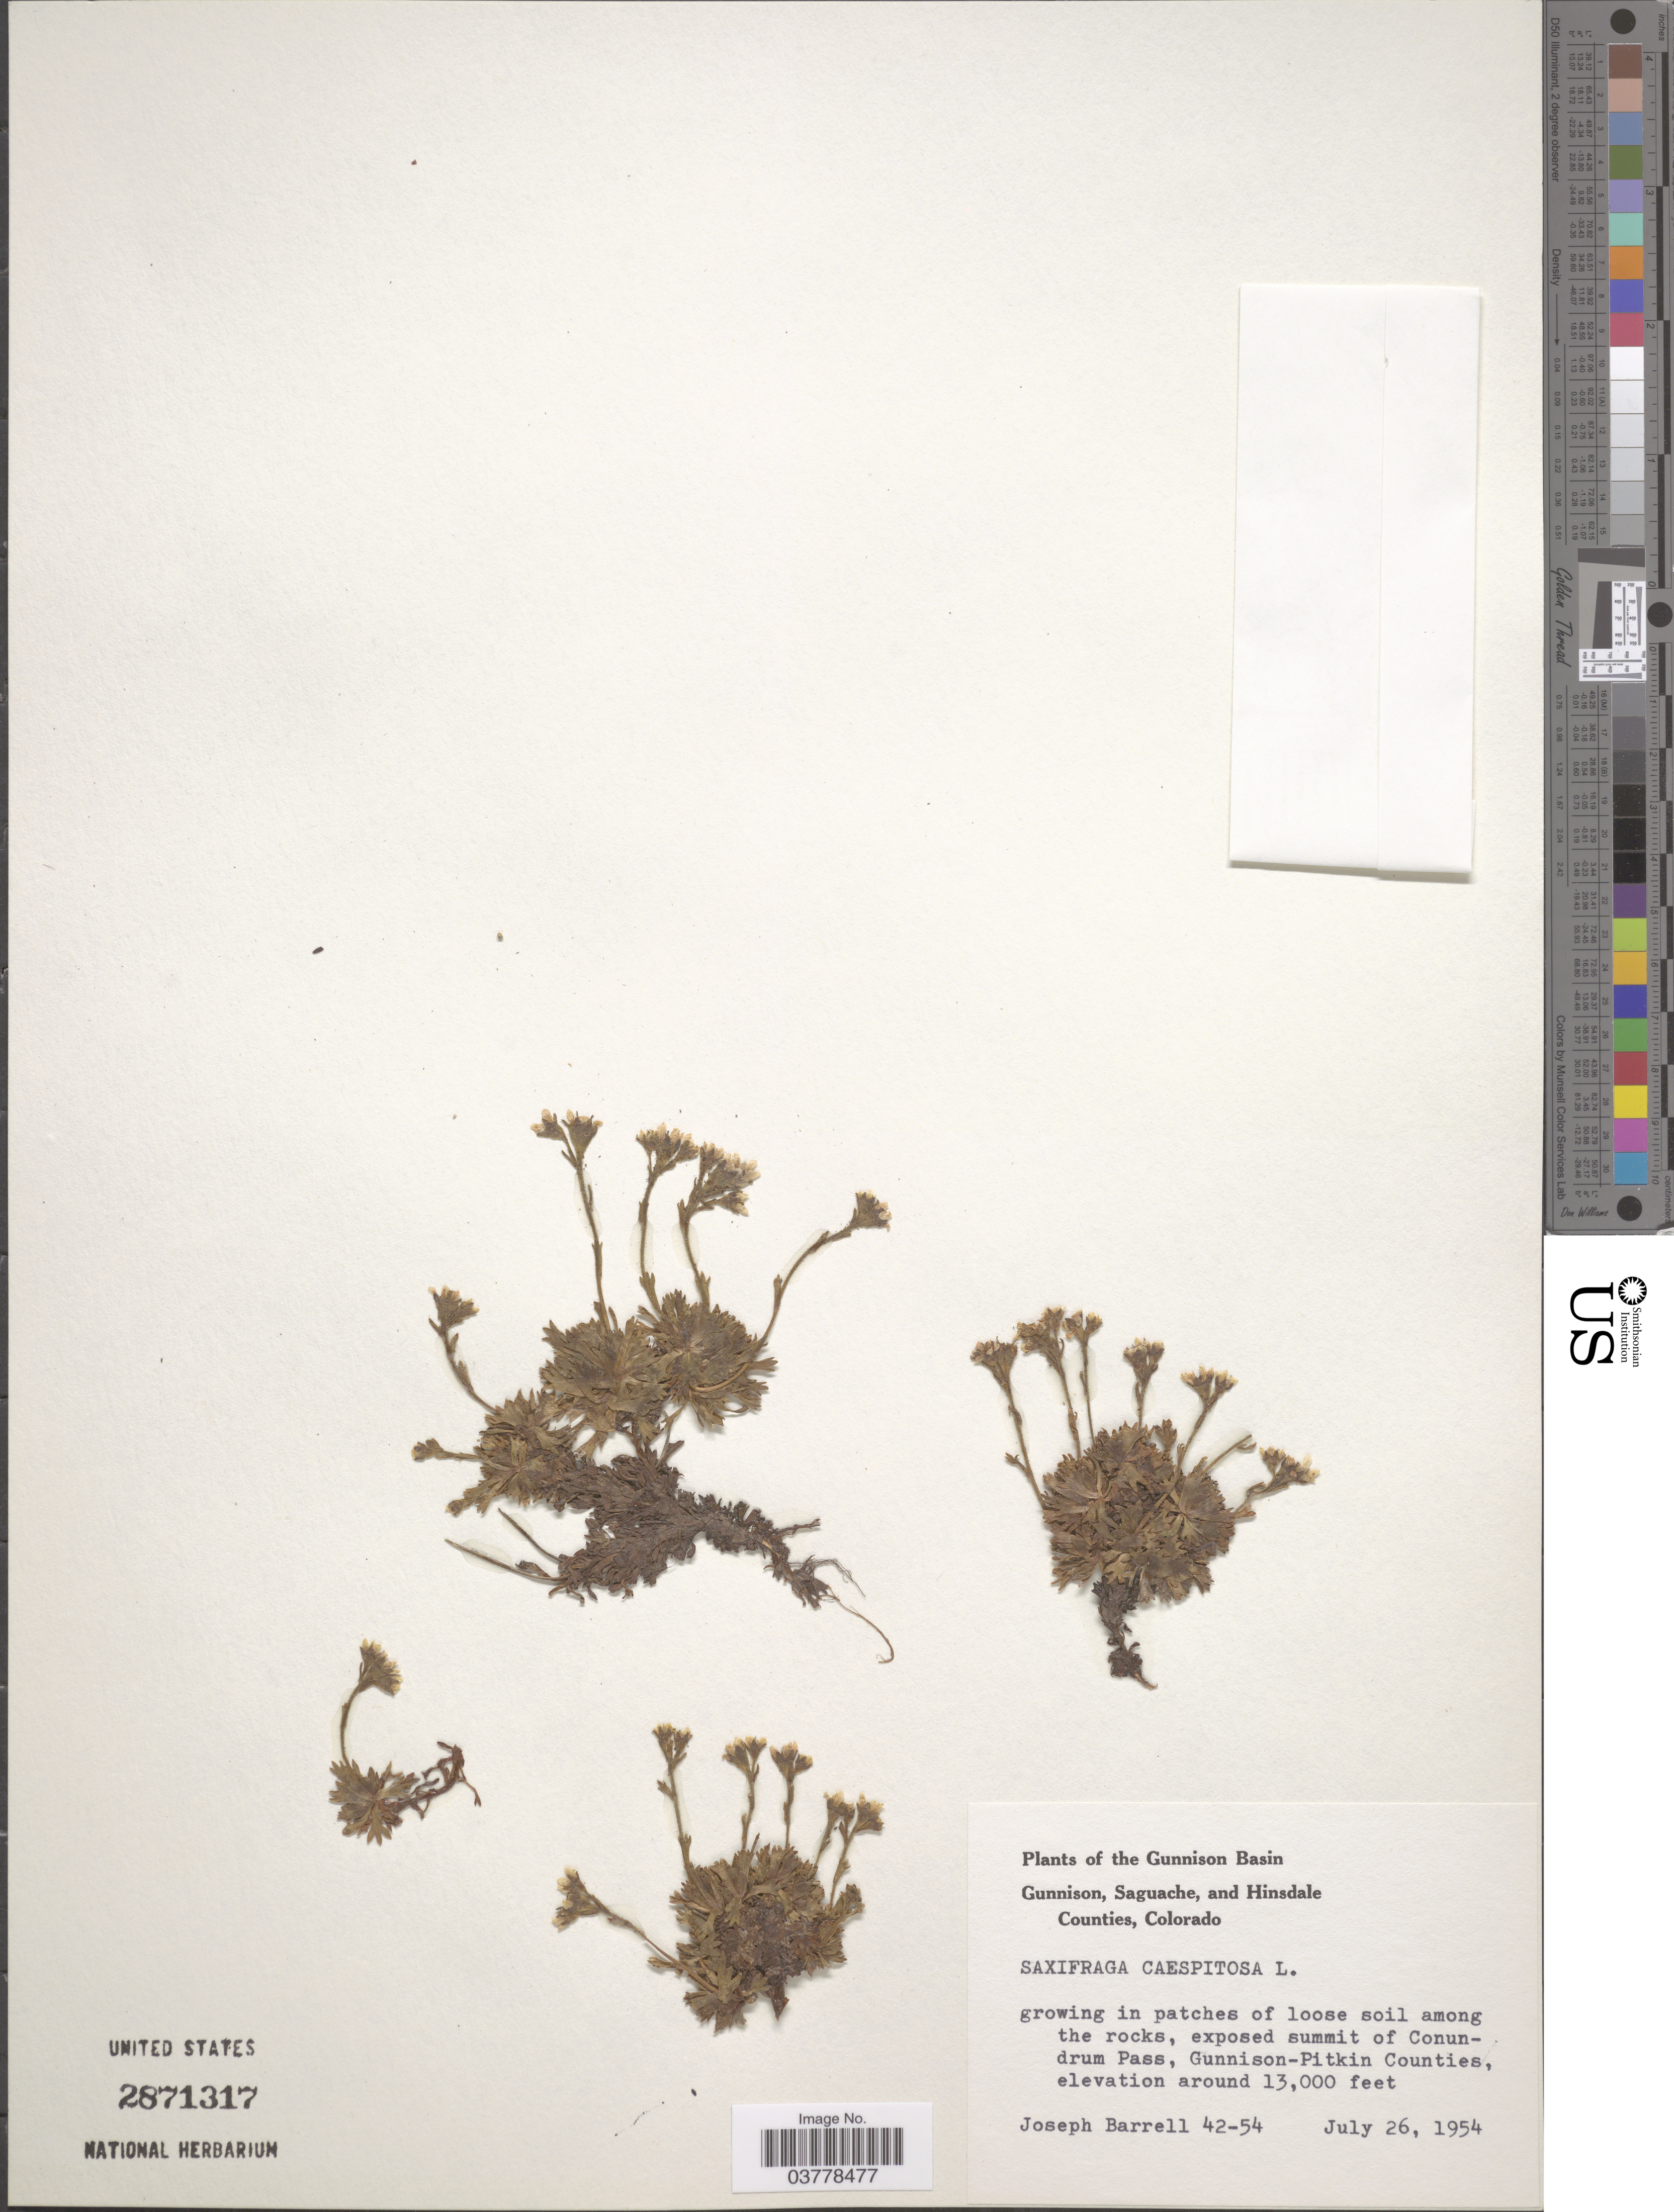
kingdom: Plantae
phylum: Tracheophyta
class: Magnoliopsida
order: Saxifragales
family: Saxifragaceae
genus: Saxifraga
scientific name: Saxifraga caespitosa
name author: L.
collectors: J. Barrell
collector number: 42-54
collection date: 1954-07-26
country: United States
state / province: Colorado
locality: The Gunnison Basin. Exposed summit of Conundrum Pass, Gunnison-Pitkin Counties.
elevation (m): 3962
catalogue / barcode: US 2871317